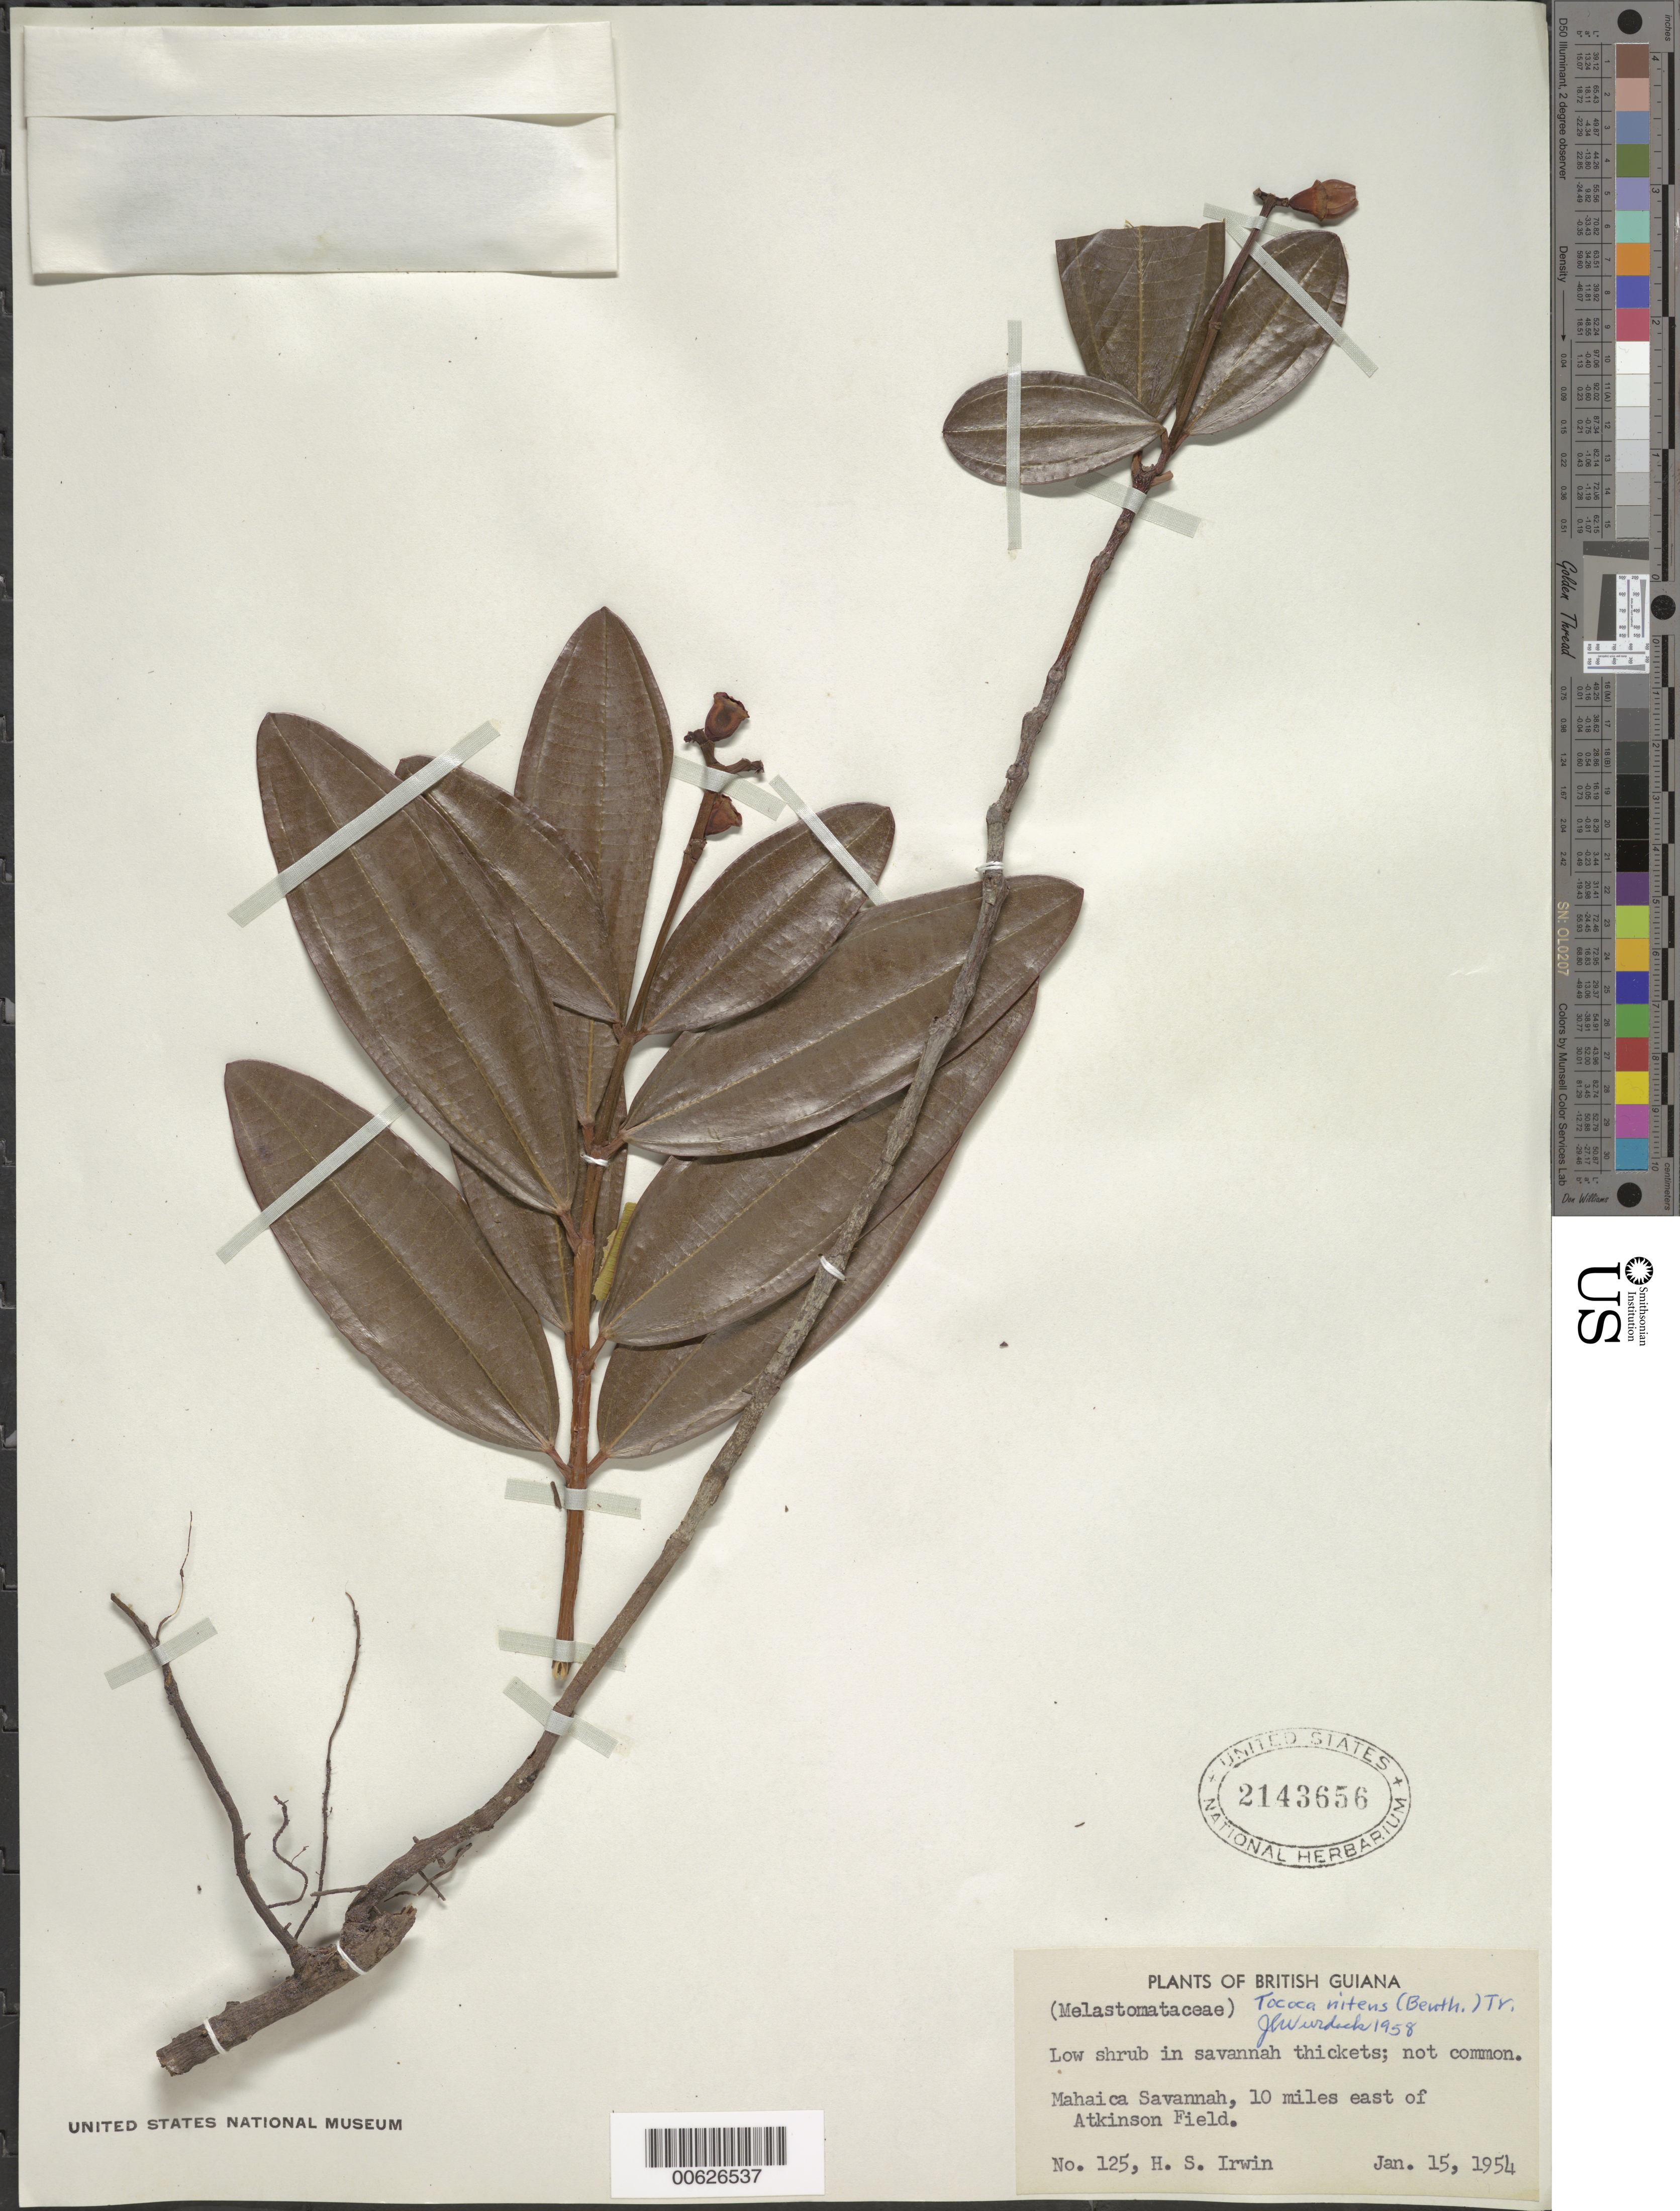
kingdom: Plantae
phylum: Tracheophyta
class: Magnoliopsida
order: Myrtales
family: Melastomataceae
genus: Tococa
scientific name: Tococa nitens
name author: (Benth.) Triana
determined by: Wurdack, John J., (US), US (UNITED STATES)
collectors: H. Irwin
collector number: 125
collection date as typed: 15-Jan-54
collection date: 1954-01-15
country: Guyana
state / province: Demerara-Mahaica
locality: Mahaica Savannah, 10 miles east of Atkinson Field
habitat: Savannah thickets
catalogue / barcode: US 2143656